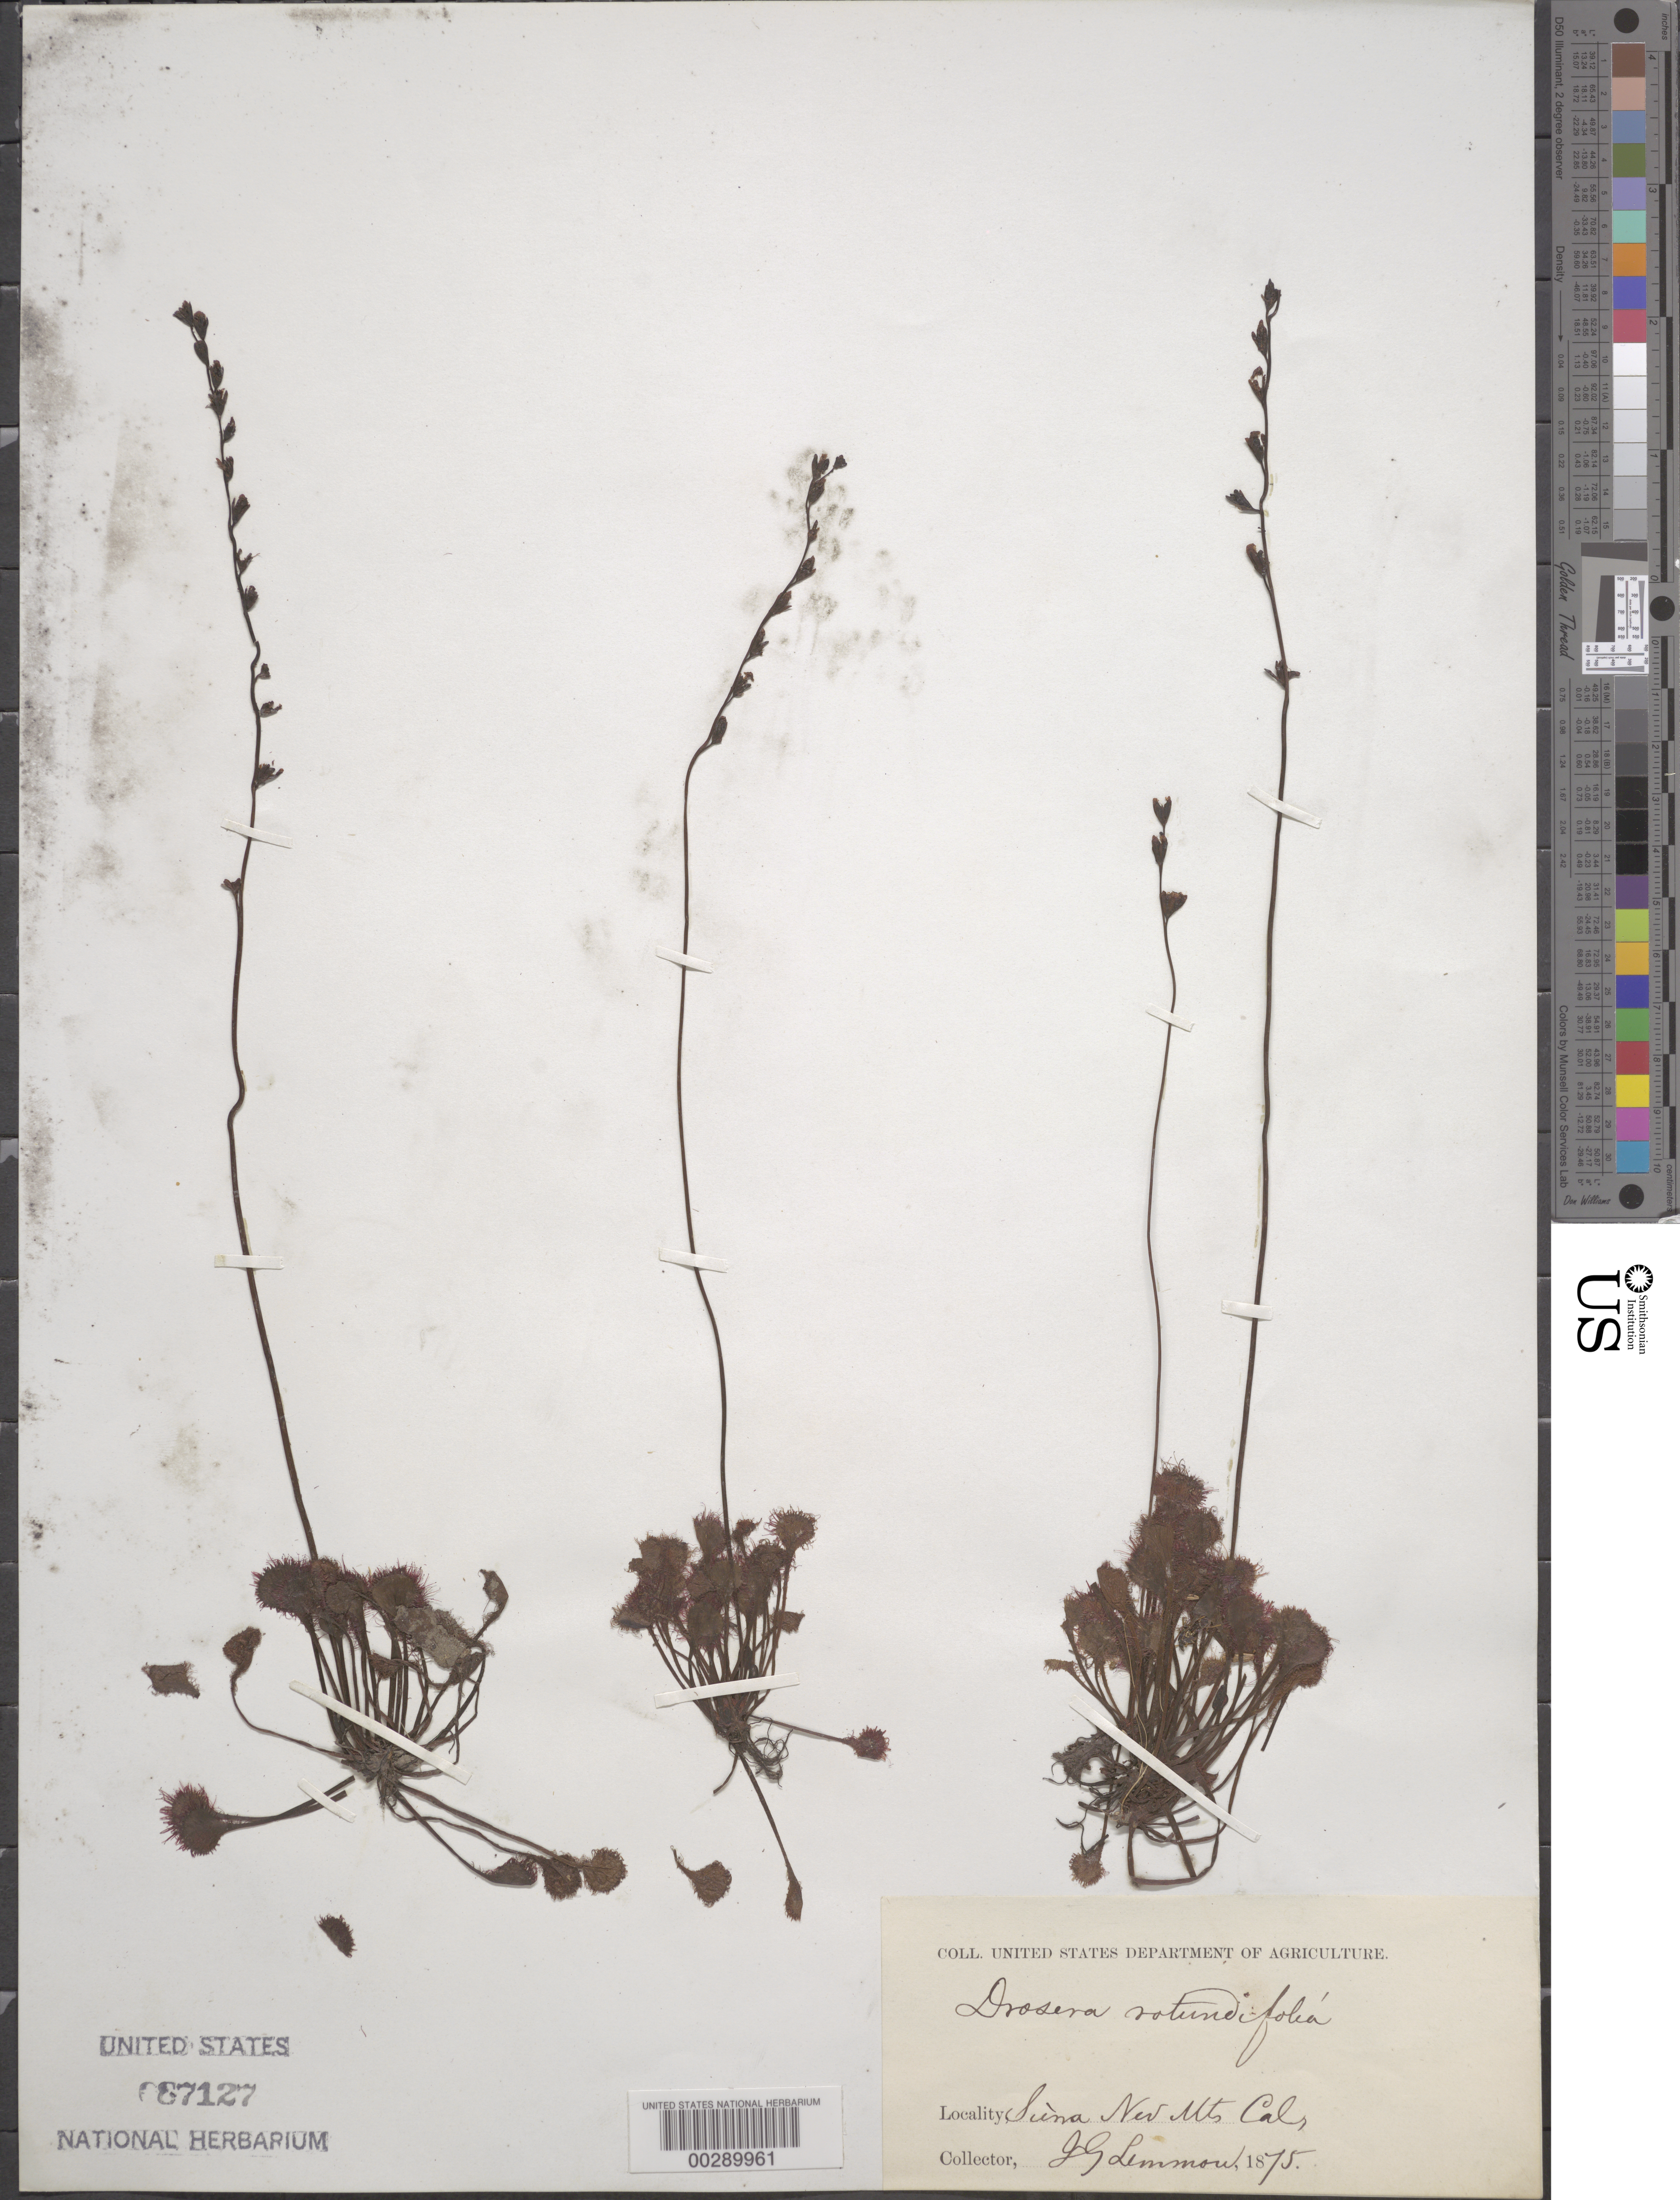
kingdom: Plantae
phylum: Tracheophyta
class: Magnoliopsida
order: Caryophyllales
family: Droseraceae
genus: Drosera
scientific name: Drosera rotundifolia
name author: L.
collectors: J. G. Lemmon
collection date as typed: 1875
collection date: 1875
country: United States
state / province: California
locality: Sierra Nevada Mountains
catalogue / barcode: US 87127